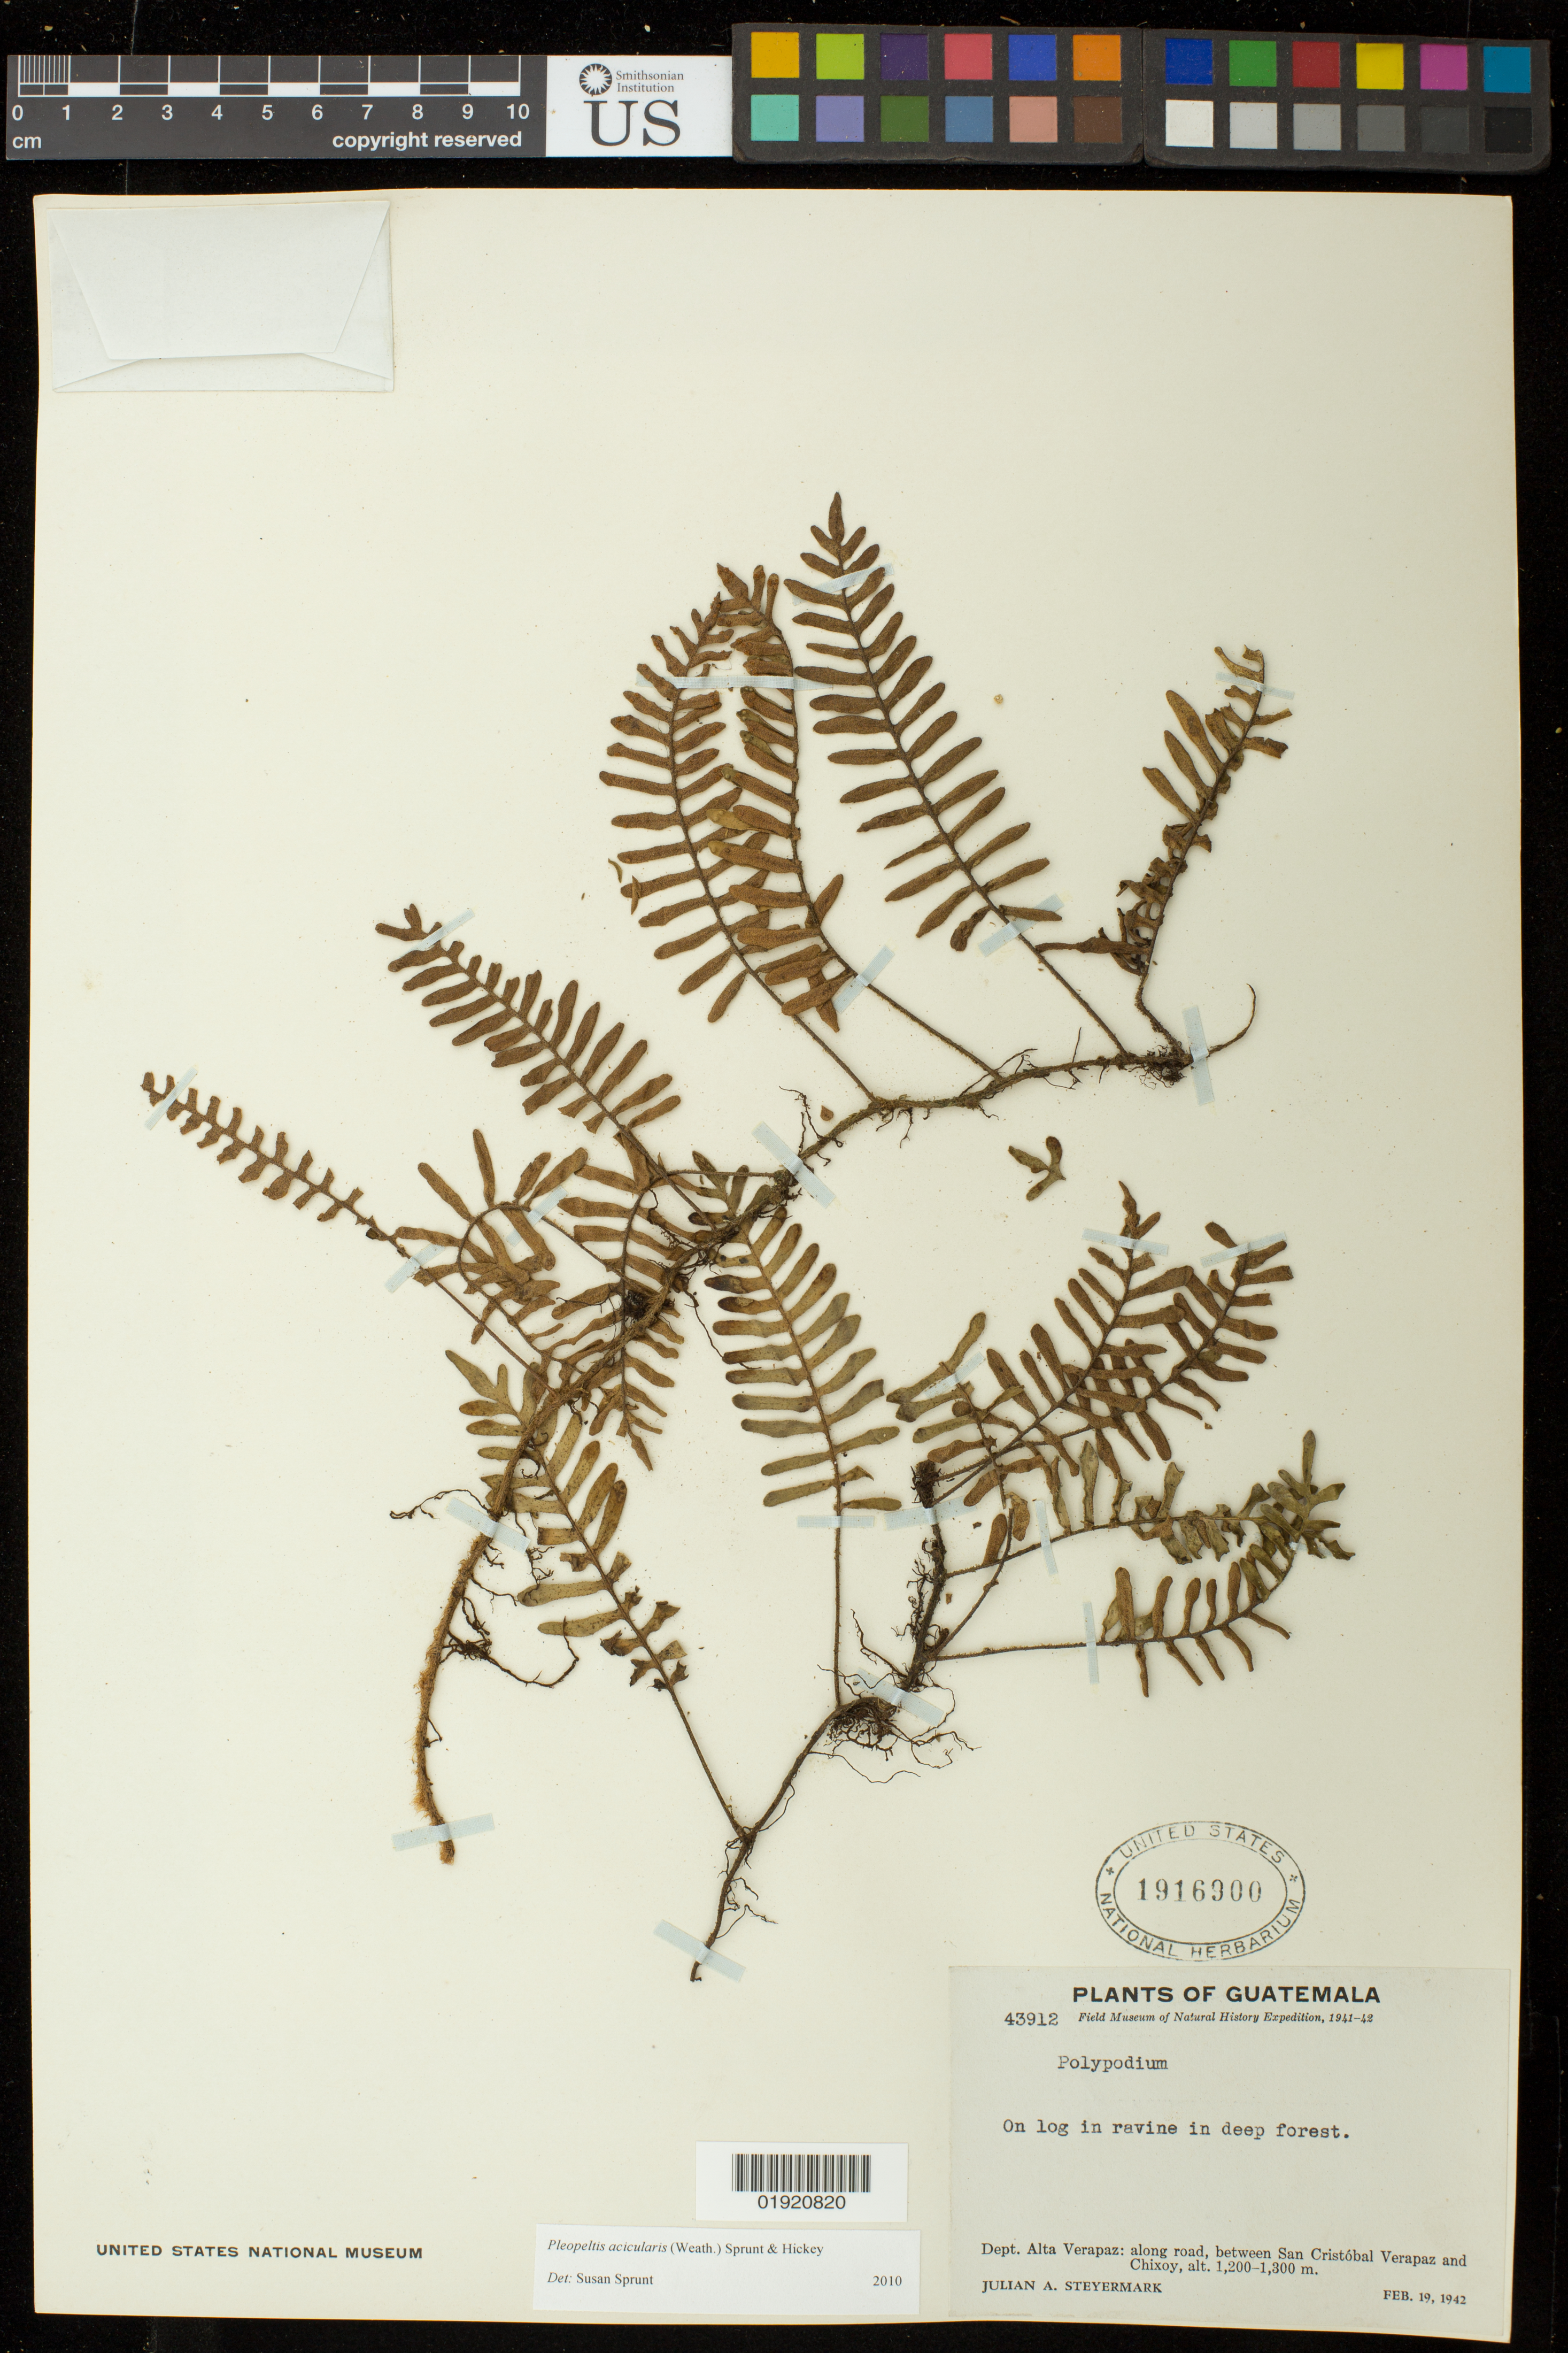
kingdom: Plantae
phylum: Tracheophyta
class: Polypodiopsida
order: Polypodiales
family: Polypodiaceae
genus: Pleopeltis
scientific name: Pleopeltis acicularis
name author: (Weath.) A.R. Sm. & Krömer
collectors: J. Steyermark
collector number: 43912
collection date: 1942-02-19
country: Guatemala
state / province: Alta Verapaz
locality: Guatemala. Dept. Alta Verapaz: along road, between San Cristobal Verapaz and Chixoy.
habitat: On log in ravine in deep forest.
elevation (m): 1200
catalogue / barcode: US 1916900